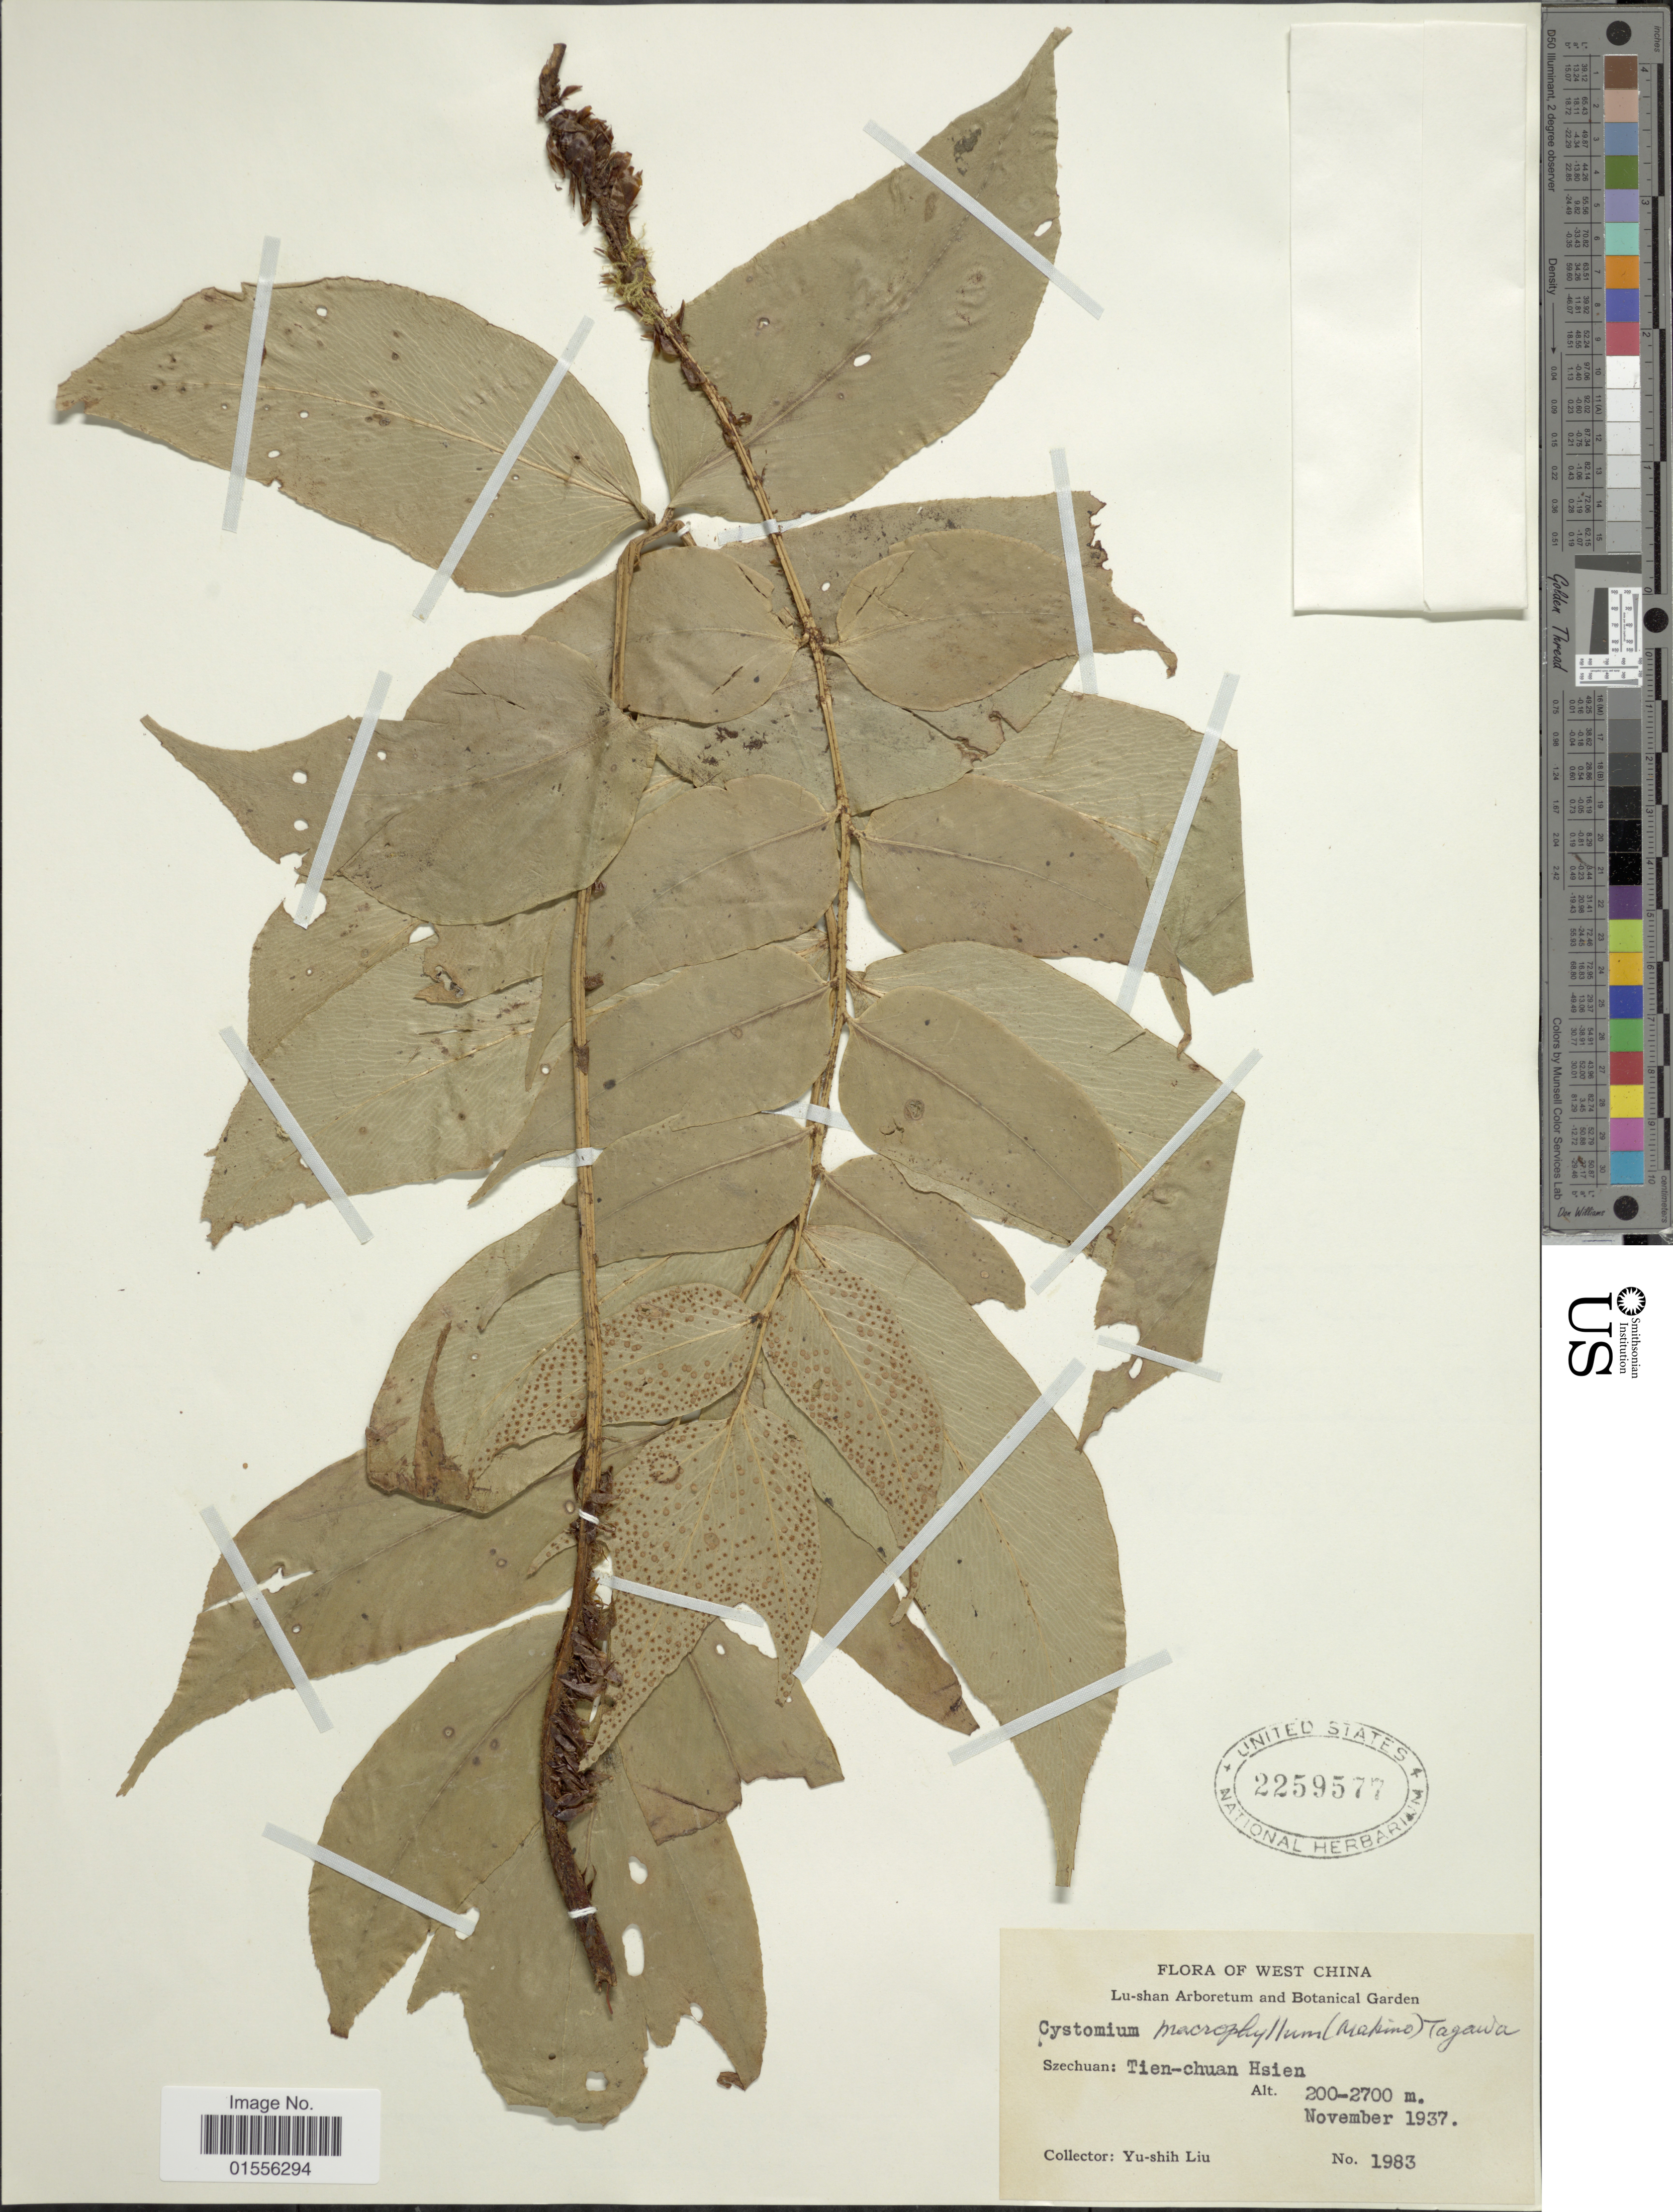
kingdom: Plantae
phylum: Tracheophyta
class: Polypodiopsida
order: Polypodiales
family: Dryopteridaceae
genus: Cyrtomium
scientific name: Cyrtomium macrophyllum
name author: (Makino) Tagawa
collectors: Y.-S. Liu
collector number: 1983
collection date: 1937-11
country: China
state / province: Sichuan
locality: West China, Szechuan: Tien-chuan Hsien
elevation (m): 200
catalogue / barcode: US 2259577